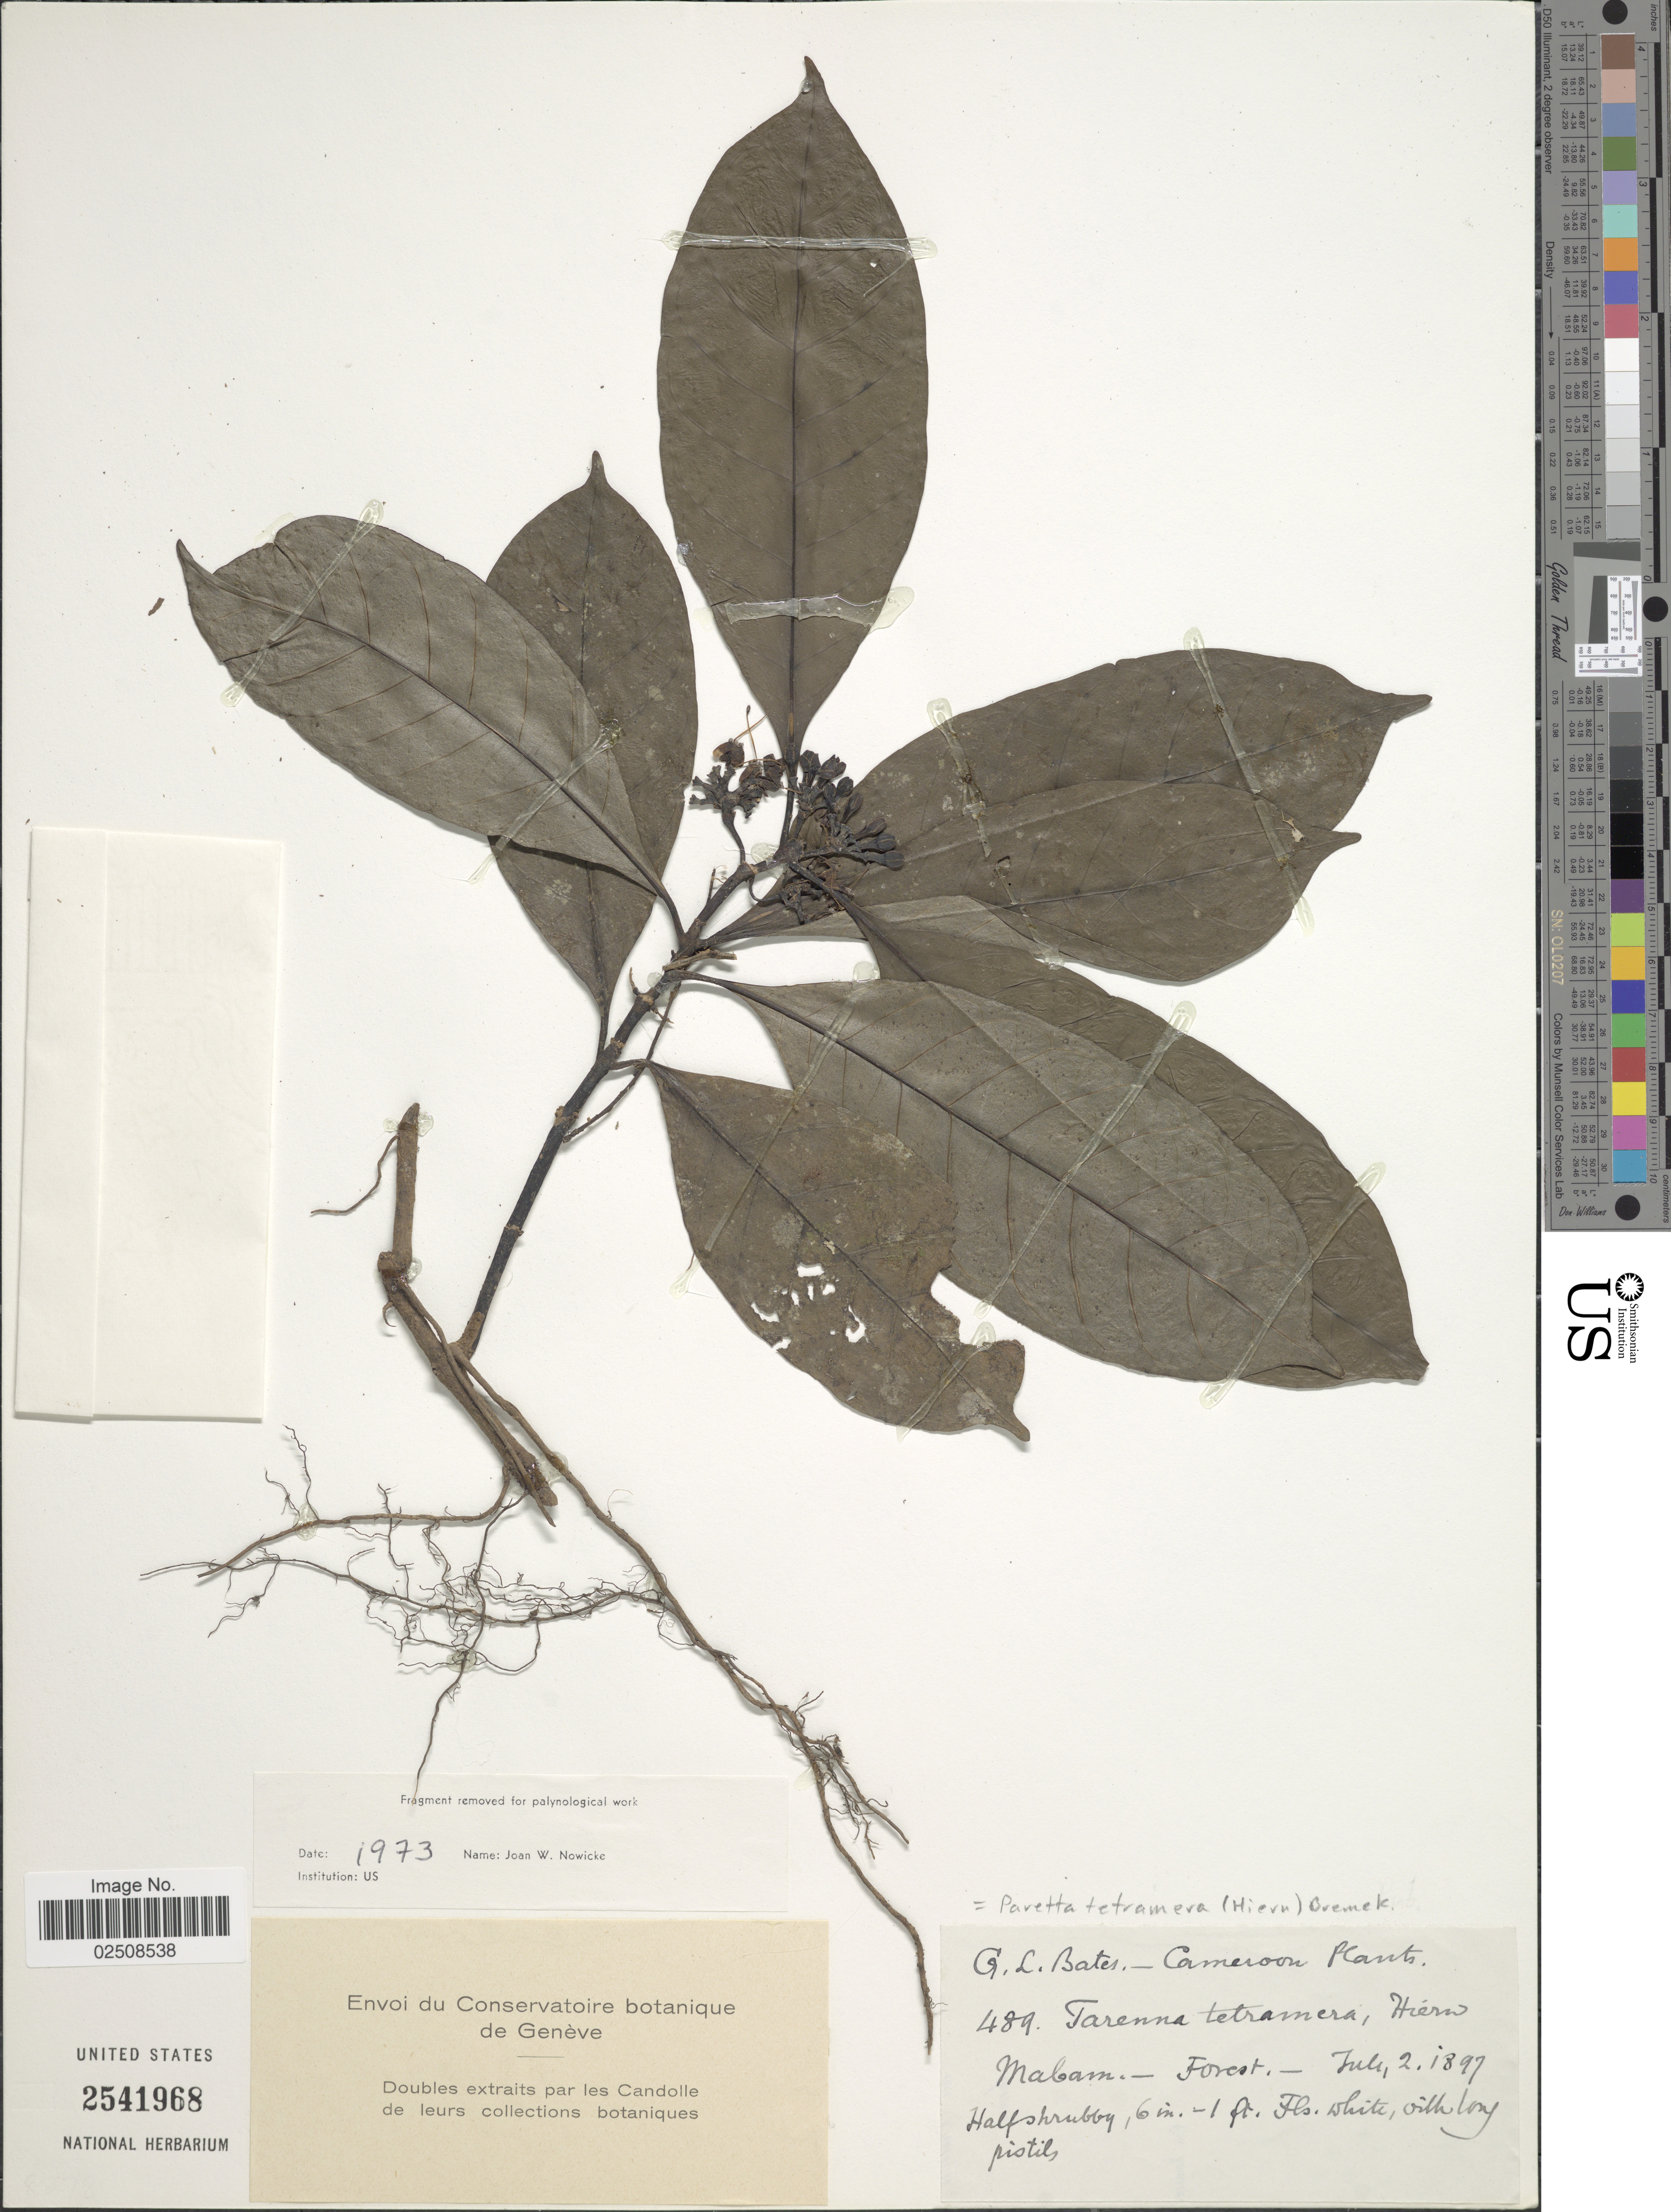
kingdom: Plantae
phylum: Tracheophyta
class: Magnoliopsida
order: Gentianales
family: Rubiaceae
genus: Pavetta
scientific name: Pavetta tetramera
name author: (Hiern) Bremek.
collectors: G. Bates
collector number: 489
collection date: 1897-07-02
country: Cameroon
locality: Mabam.-Forest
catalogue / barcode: US 2541968